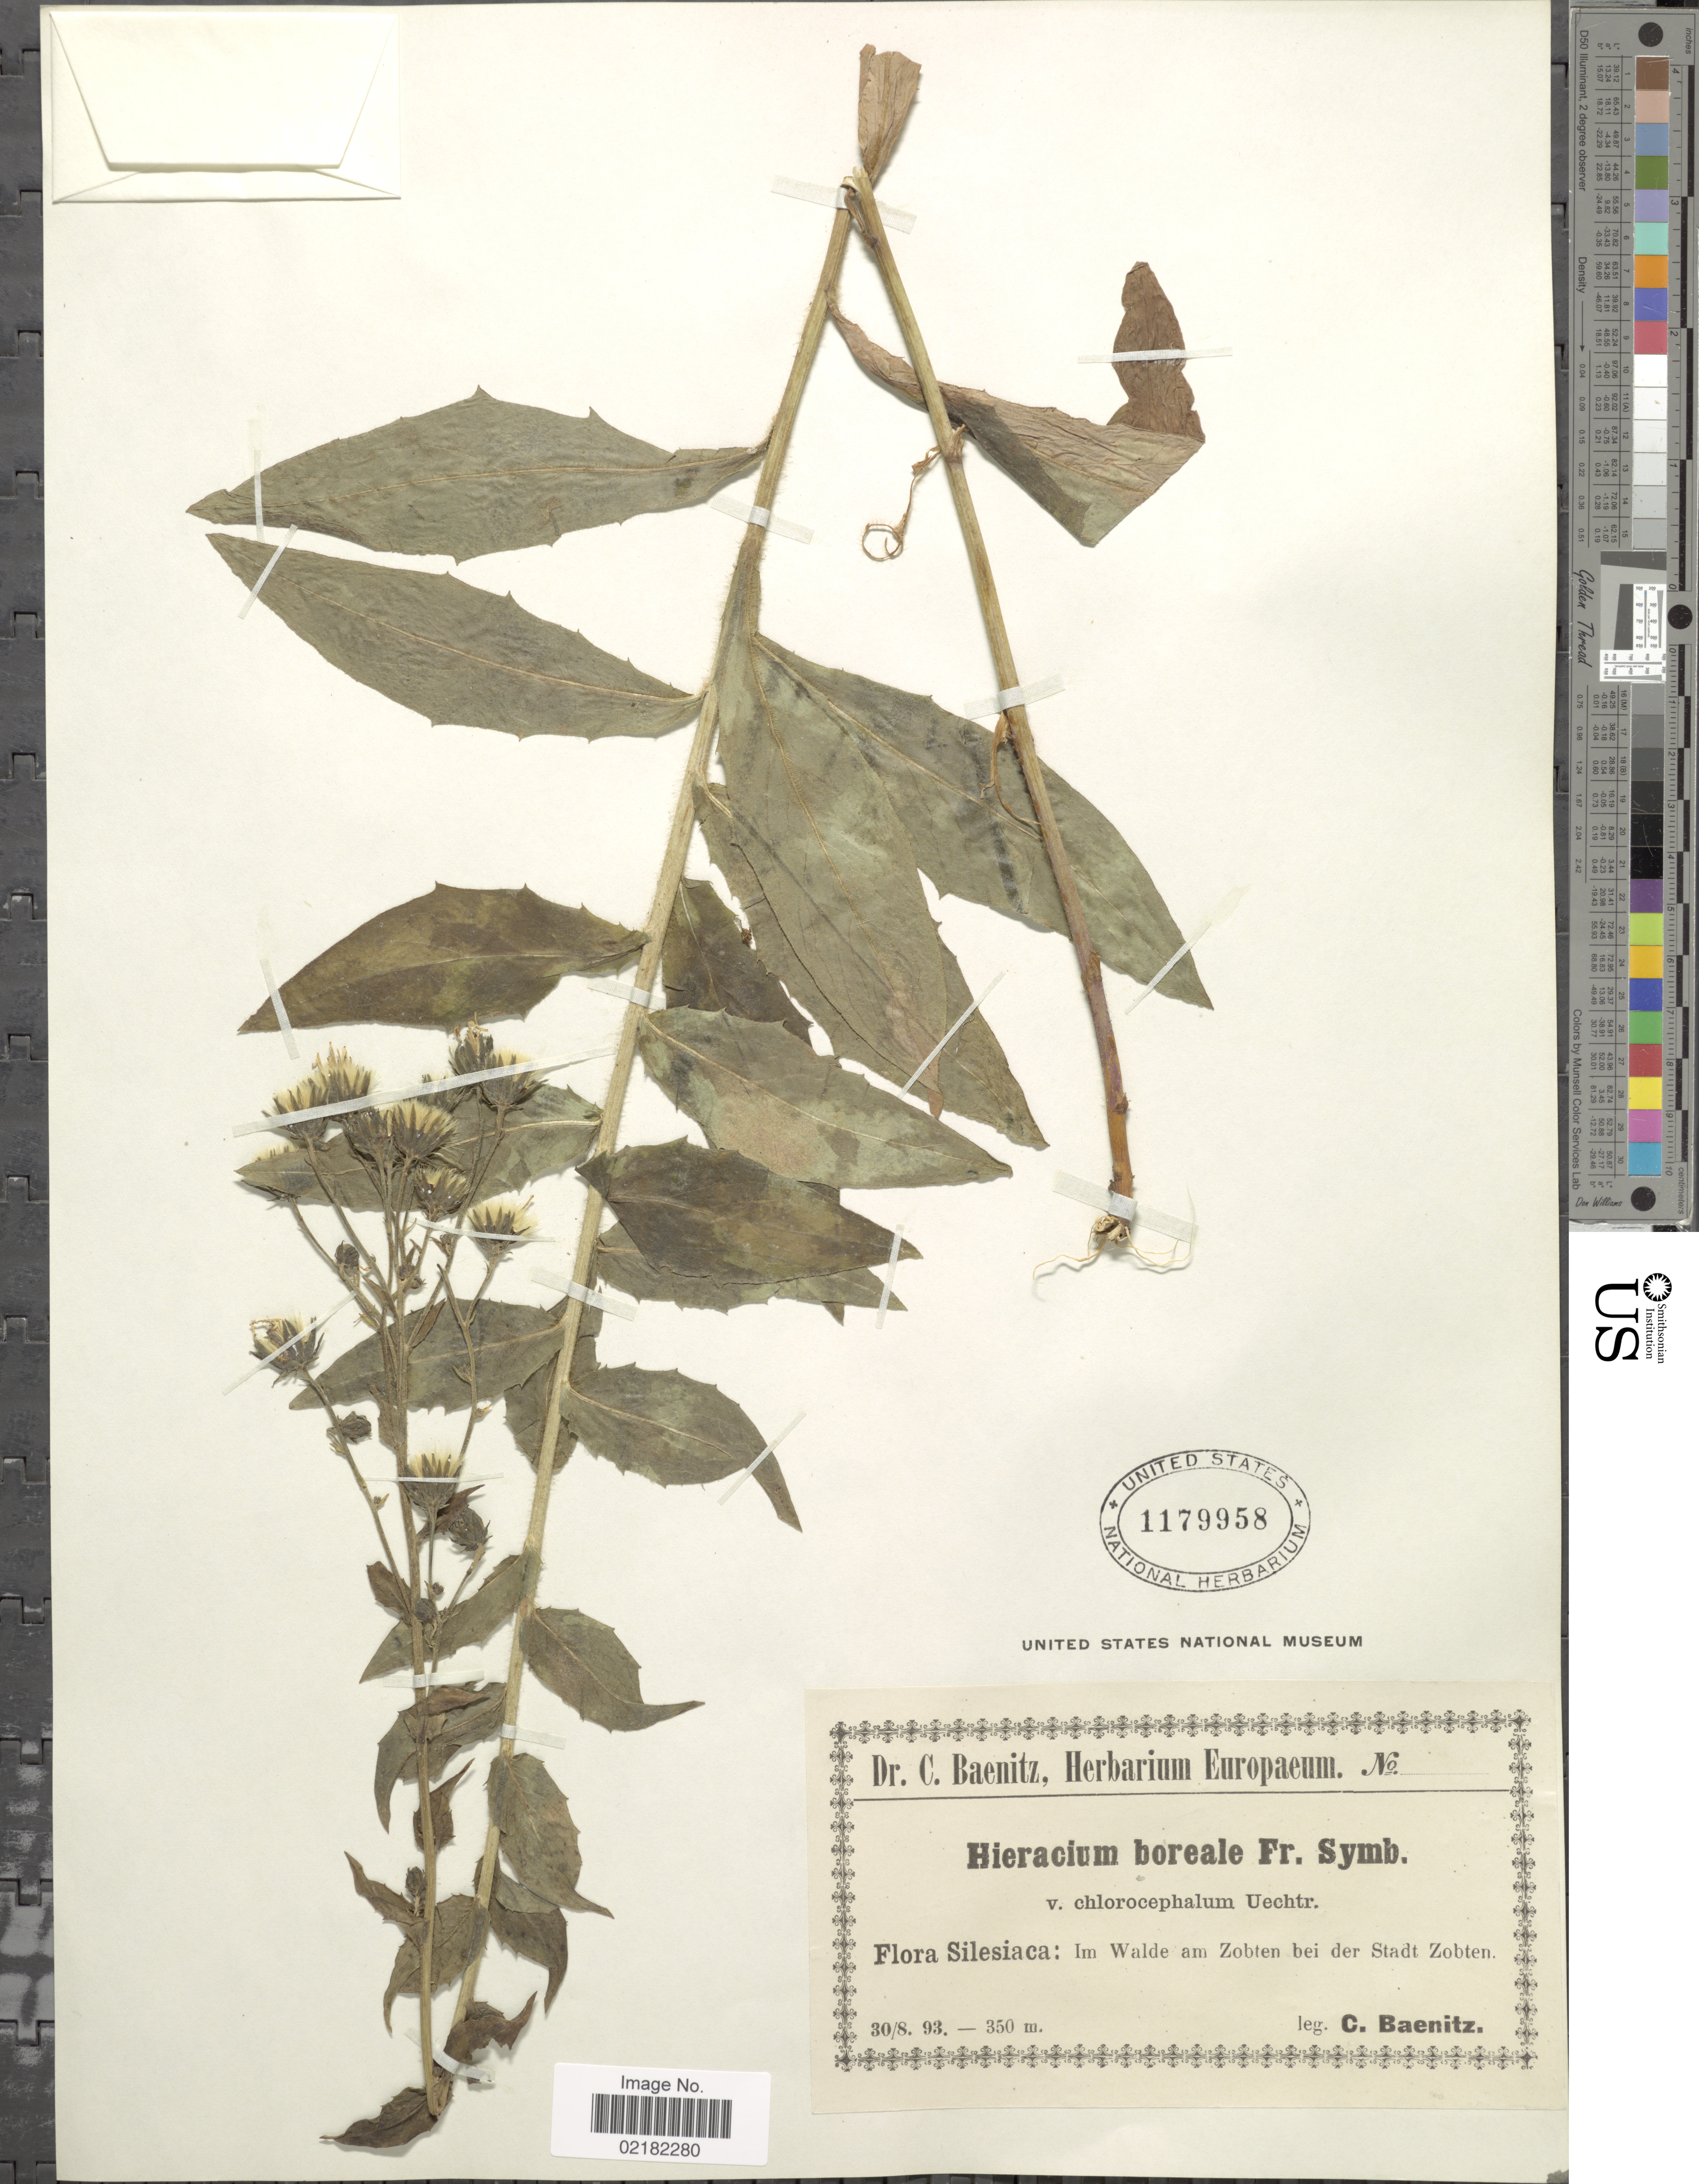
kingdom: Plantae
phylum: Tracheophyta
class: Magnoliopsida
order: Asterales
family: Asteraceae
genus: Hieracium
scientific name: Hieracium sabaudum subsp. boreale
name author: (Fr.) Hayek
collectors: C. G. Baenitz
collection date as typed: Transcribed d/m/y: 30/8/93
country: Czechia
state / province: Moravian-Silesian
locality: Silesiaca: Im Walde am Zobten bei der Stadt Zobten.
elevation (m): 350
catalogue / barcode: US 1179958